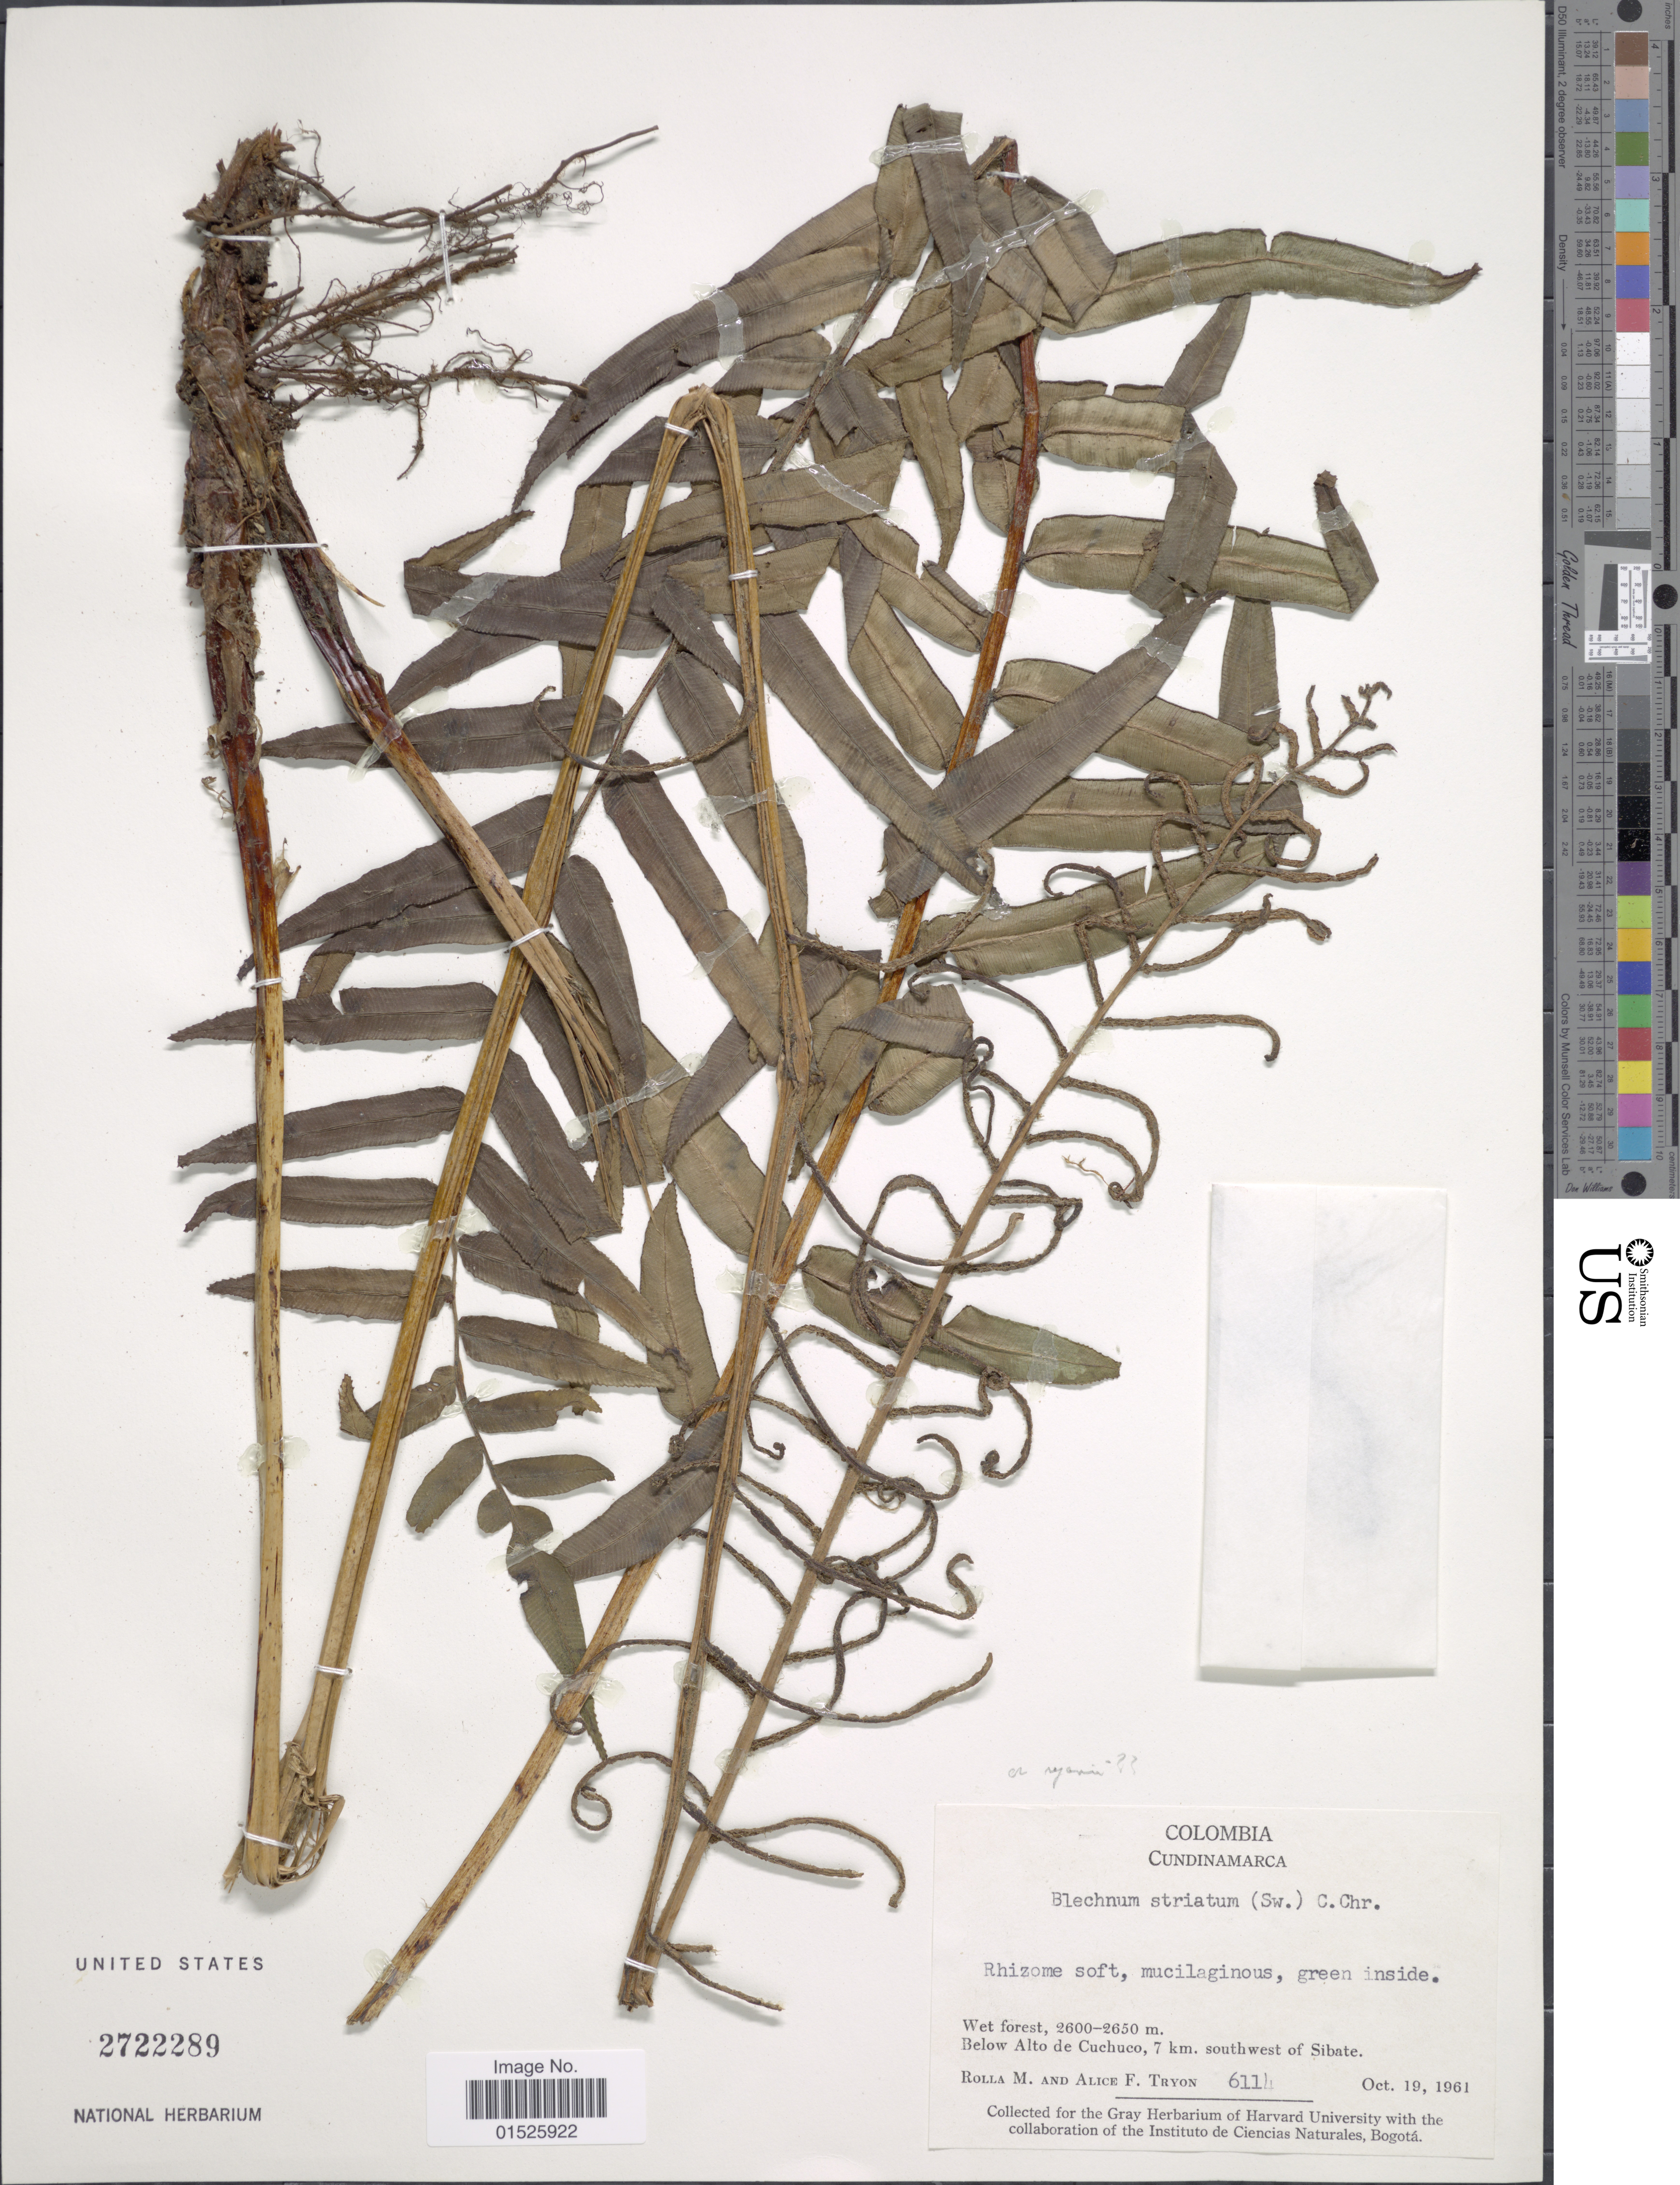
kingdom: Plantae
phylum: Tracheophyta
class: Polypodiopsida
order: Polypodiales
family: Blechnaceae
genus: Blechnum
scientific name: Blechnum falciforme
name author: (Liebm.) C. Chr.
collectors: R. M. Tryon & A. F. Tryon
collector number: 6114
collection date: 1961-10-19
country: Colombia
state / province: Cundinamarca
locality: Below Alto de Cuchuco, 7 km. southwest of Sibate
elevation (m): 2600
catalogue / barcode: US 2722289